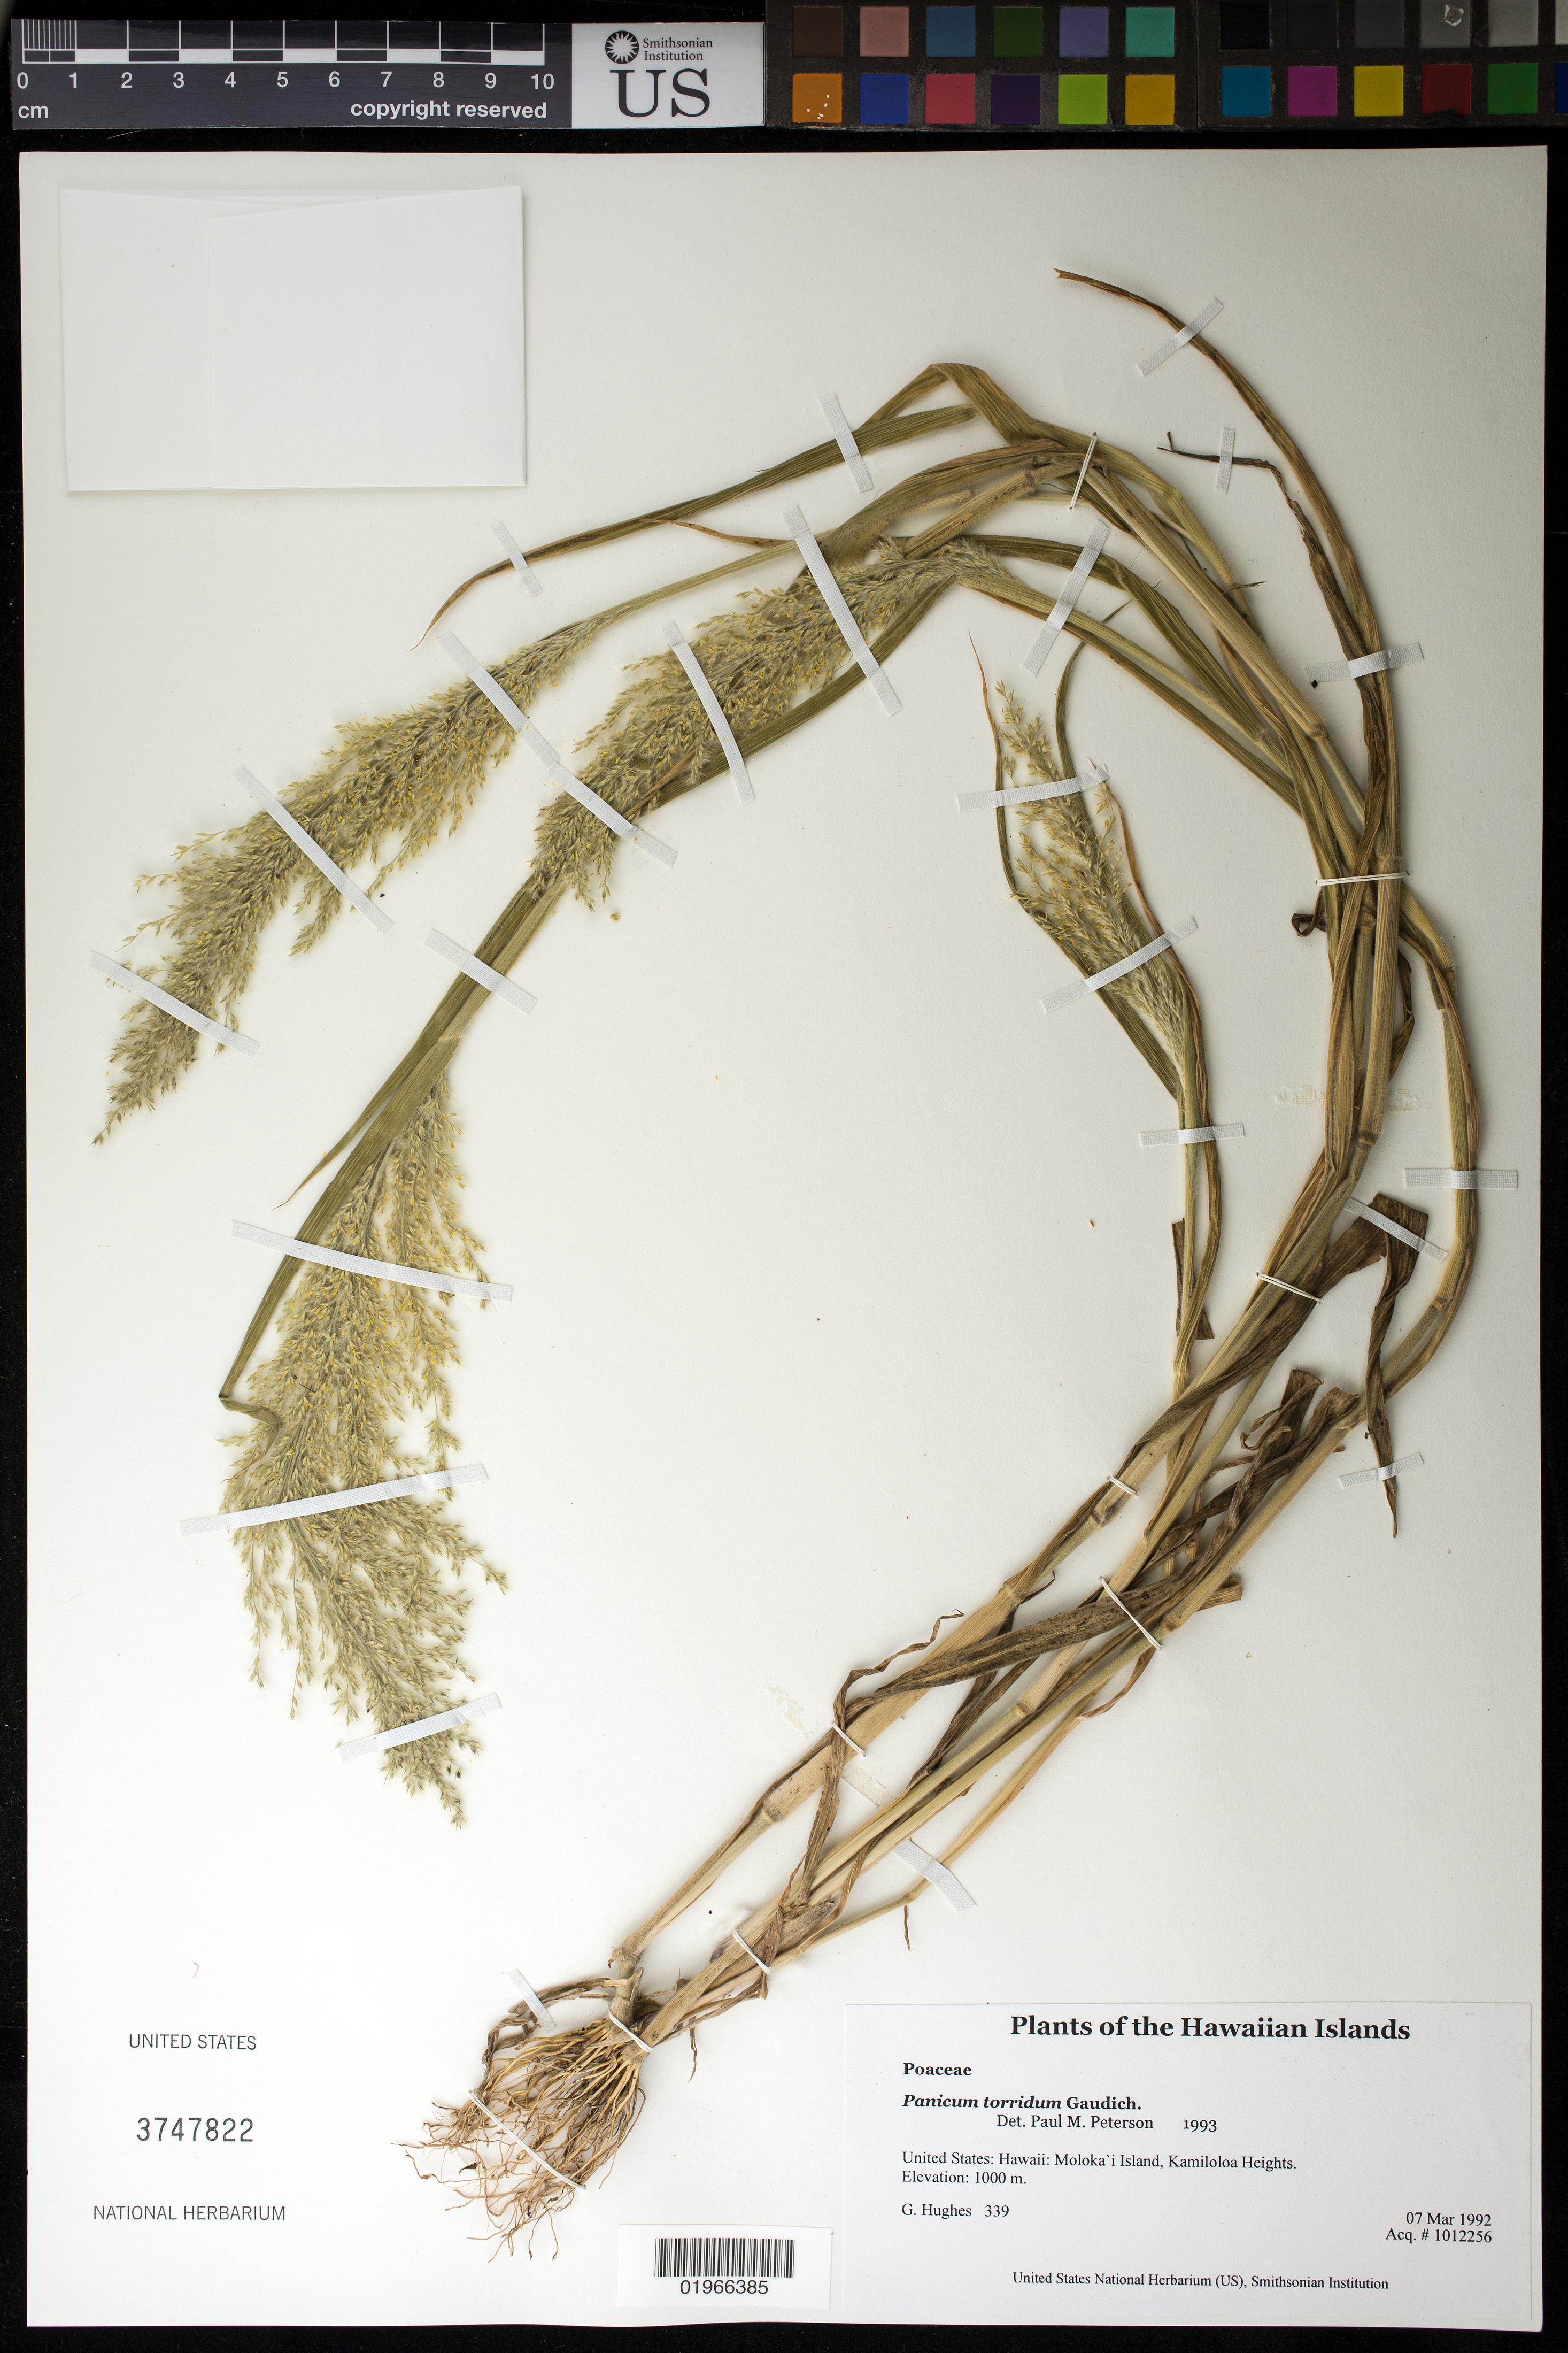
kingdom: Plantae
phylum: Tracheophyta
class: Liliopsida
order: Poales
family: Poaceae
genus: Panicum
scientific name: Panicum torridum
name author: Gaudich.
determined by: Peterson, Paul M., (BOT), Smithsonian Institution - National Museum of Natural History (UNITED STATES)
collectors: G. Hughes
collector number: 339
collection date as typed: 3-7-92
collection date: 1992-03-07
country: United States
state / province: Hawaii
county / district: Maui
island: Moloka'i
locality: Kamiloloa Heights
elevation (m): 1000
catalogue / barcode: US 3747822